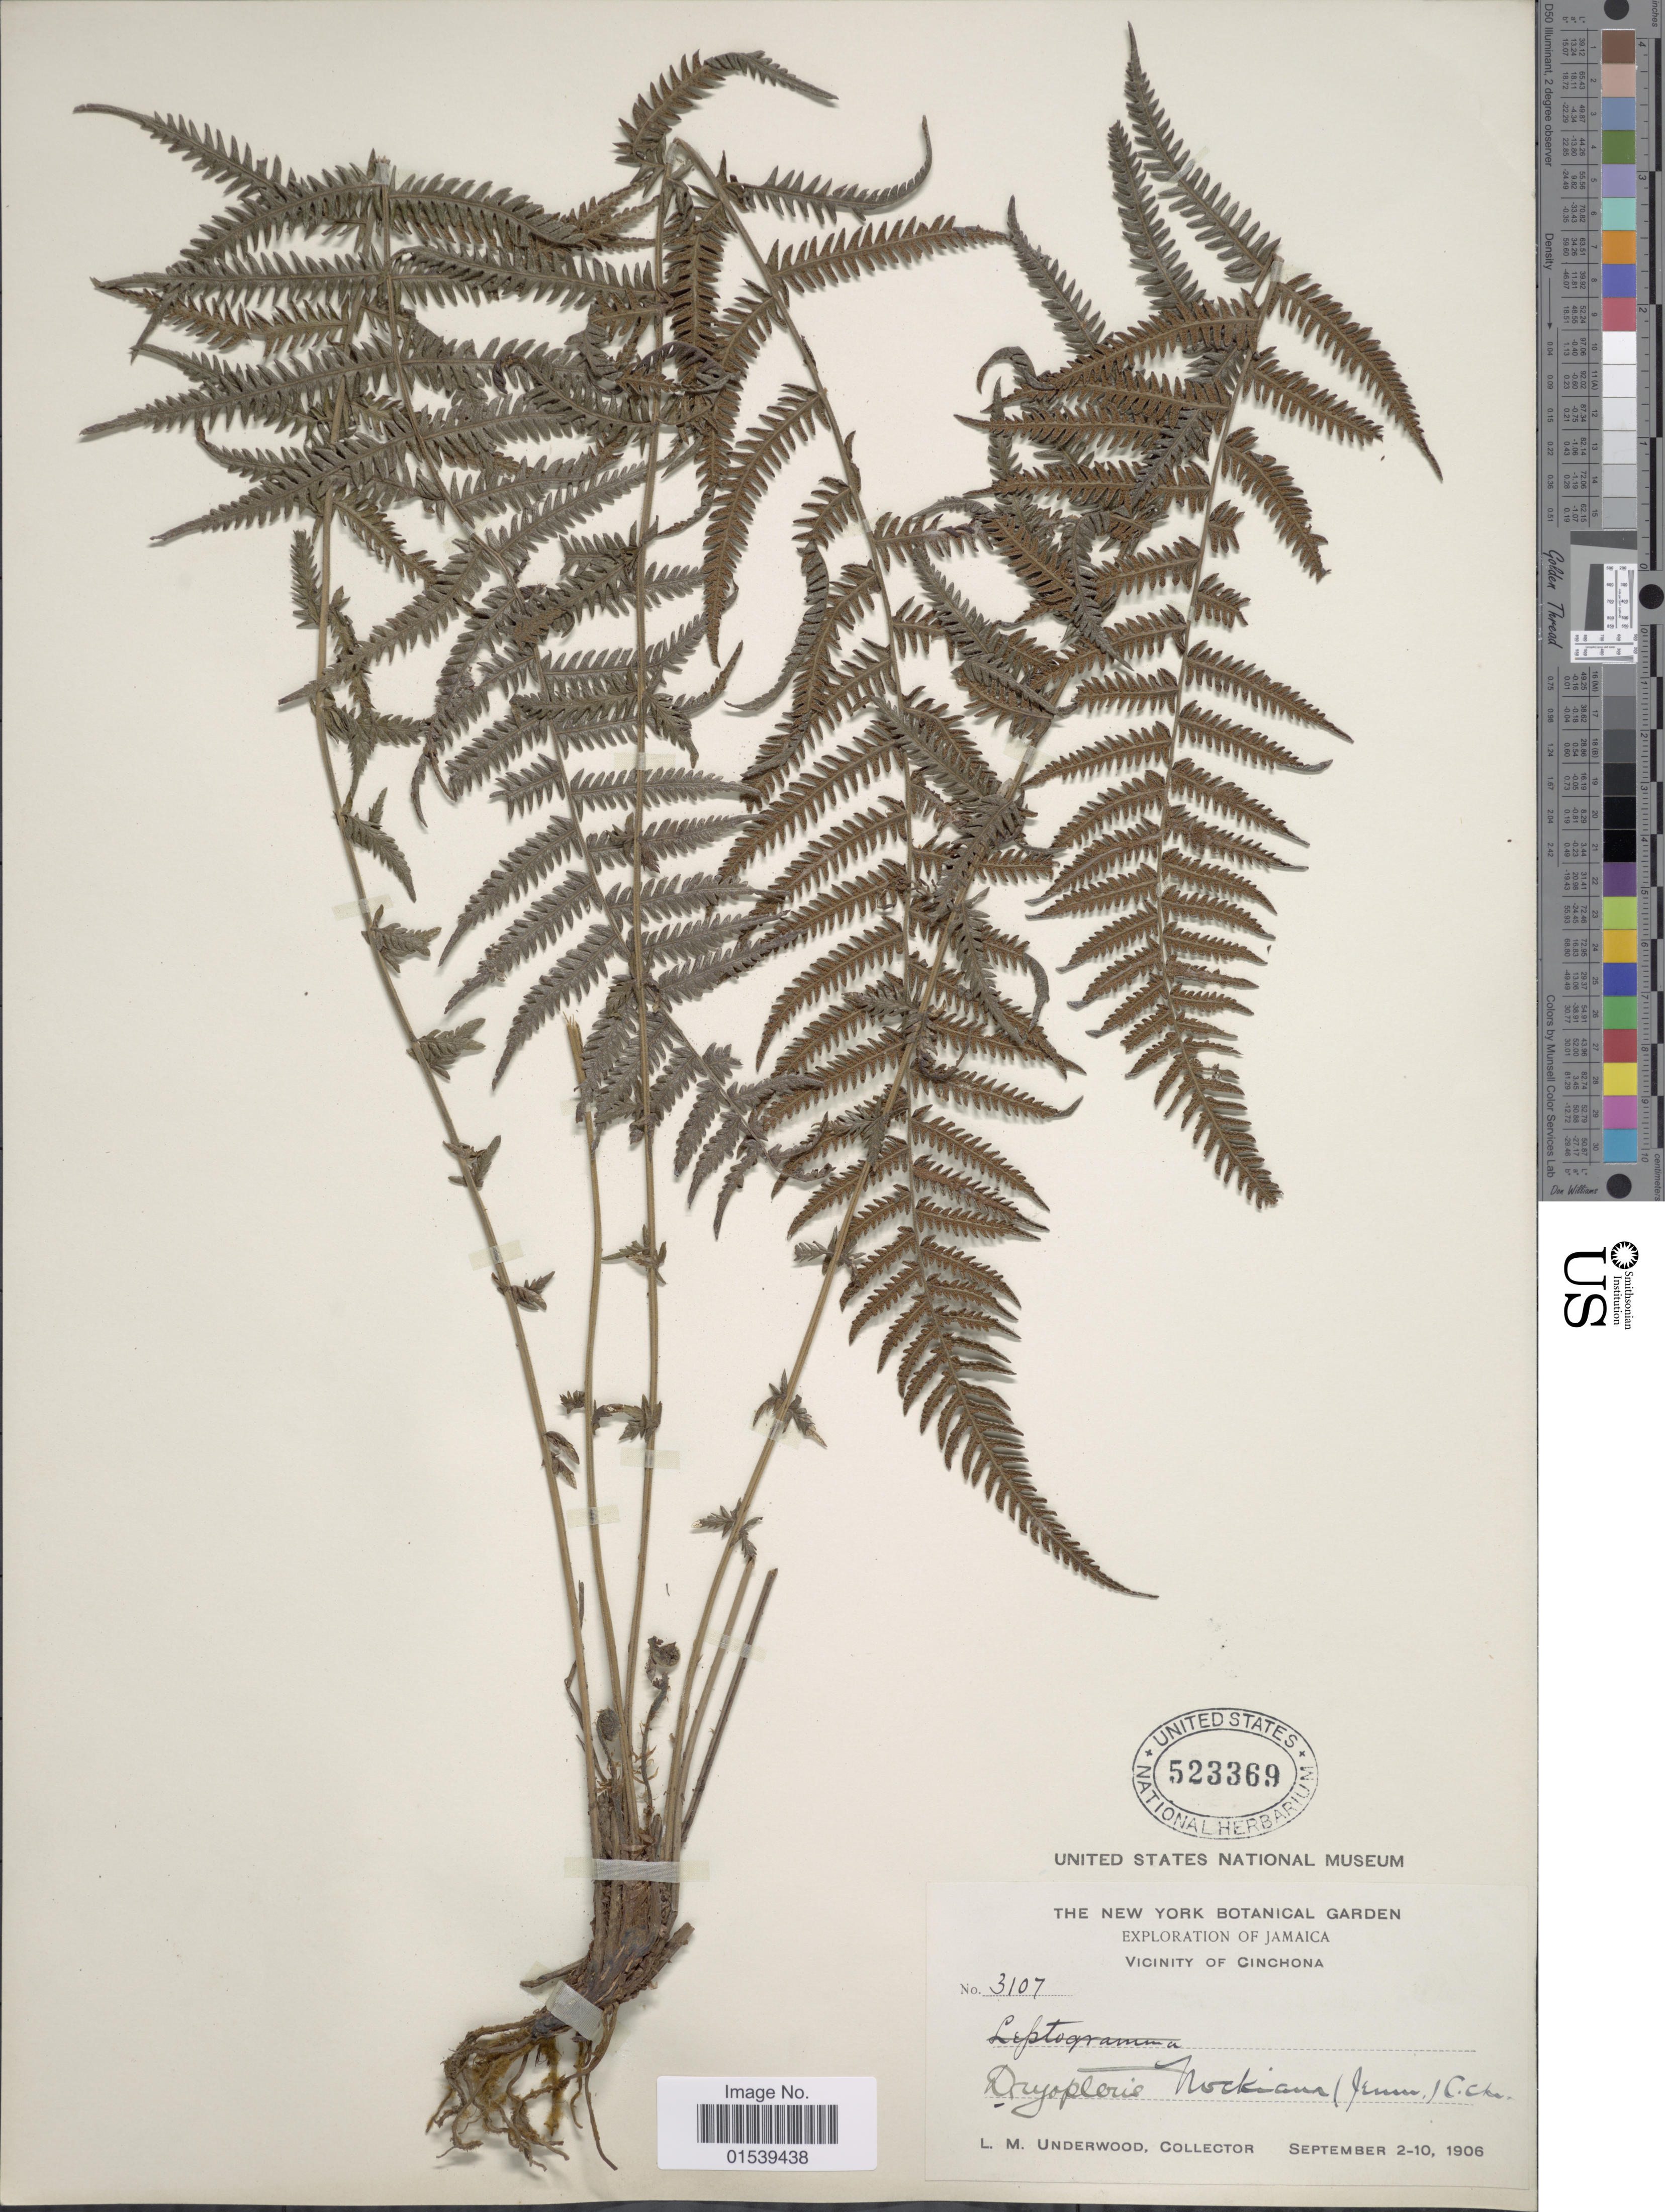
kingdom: Plantae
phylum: Tracheophyta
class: Polypodiopsida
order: Polypodiales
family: Thelypteridaceae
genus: Amauropelta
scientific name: Amauropelta nockiana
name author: (Jenman) Pic. Serm.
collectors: L. M. Underwood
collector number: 3107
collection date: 1906-09-02/1906-09-10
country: Jamaica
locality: Vicinity of Cinchona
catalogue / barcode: US 523369